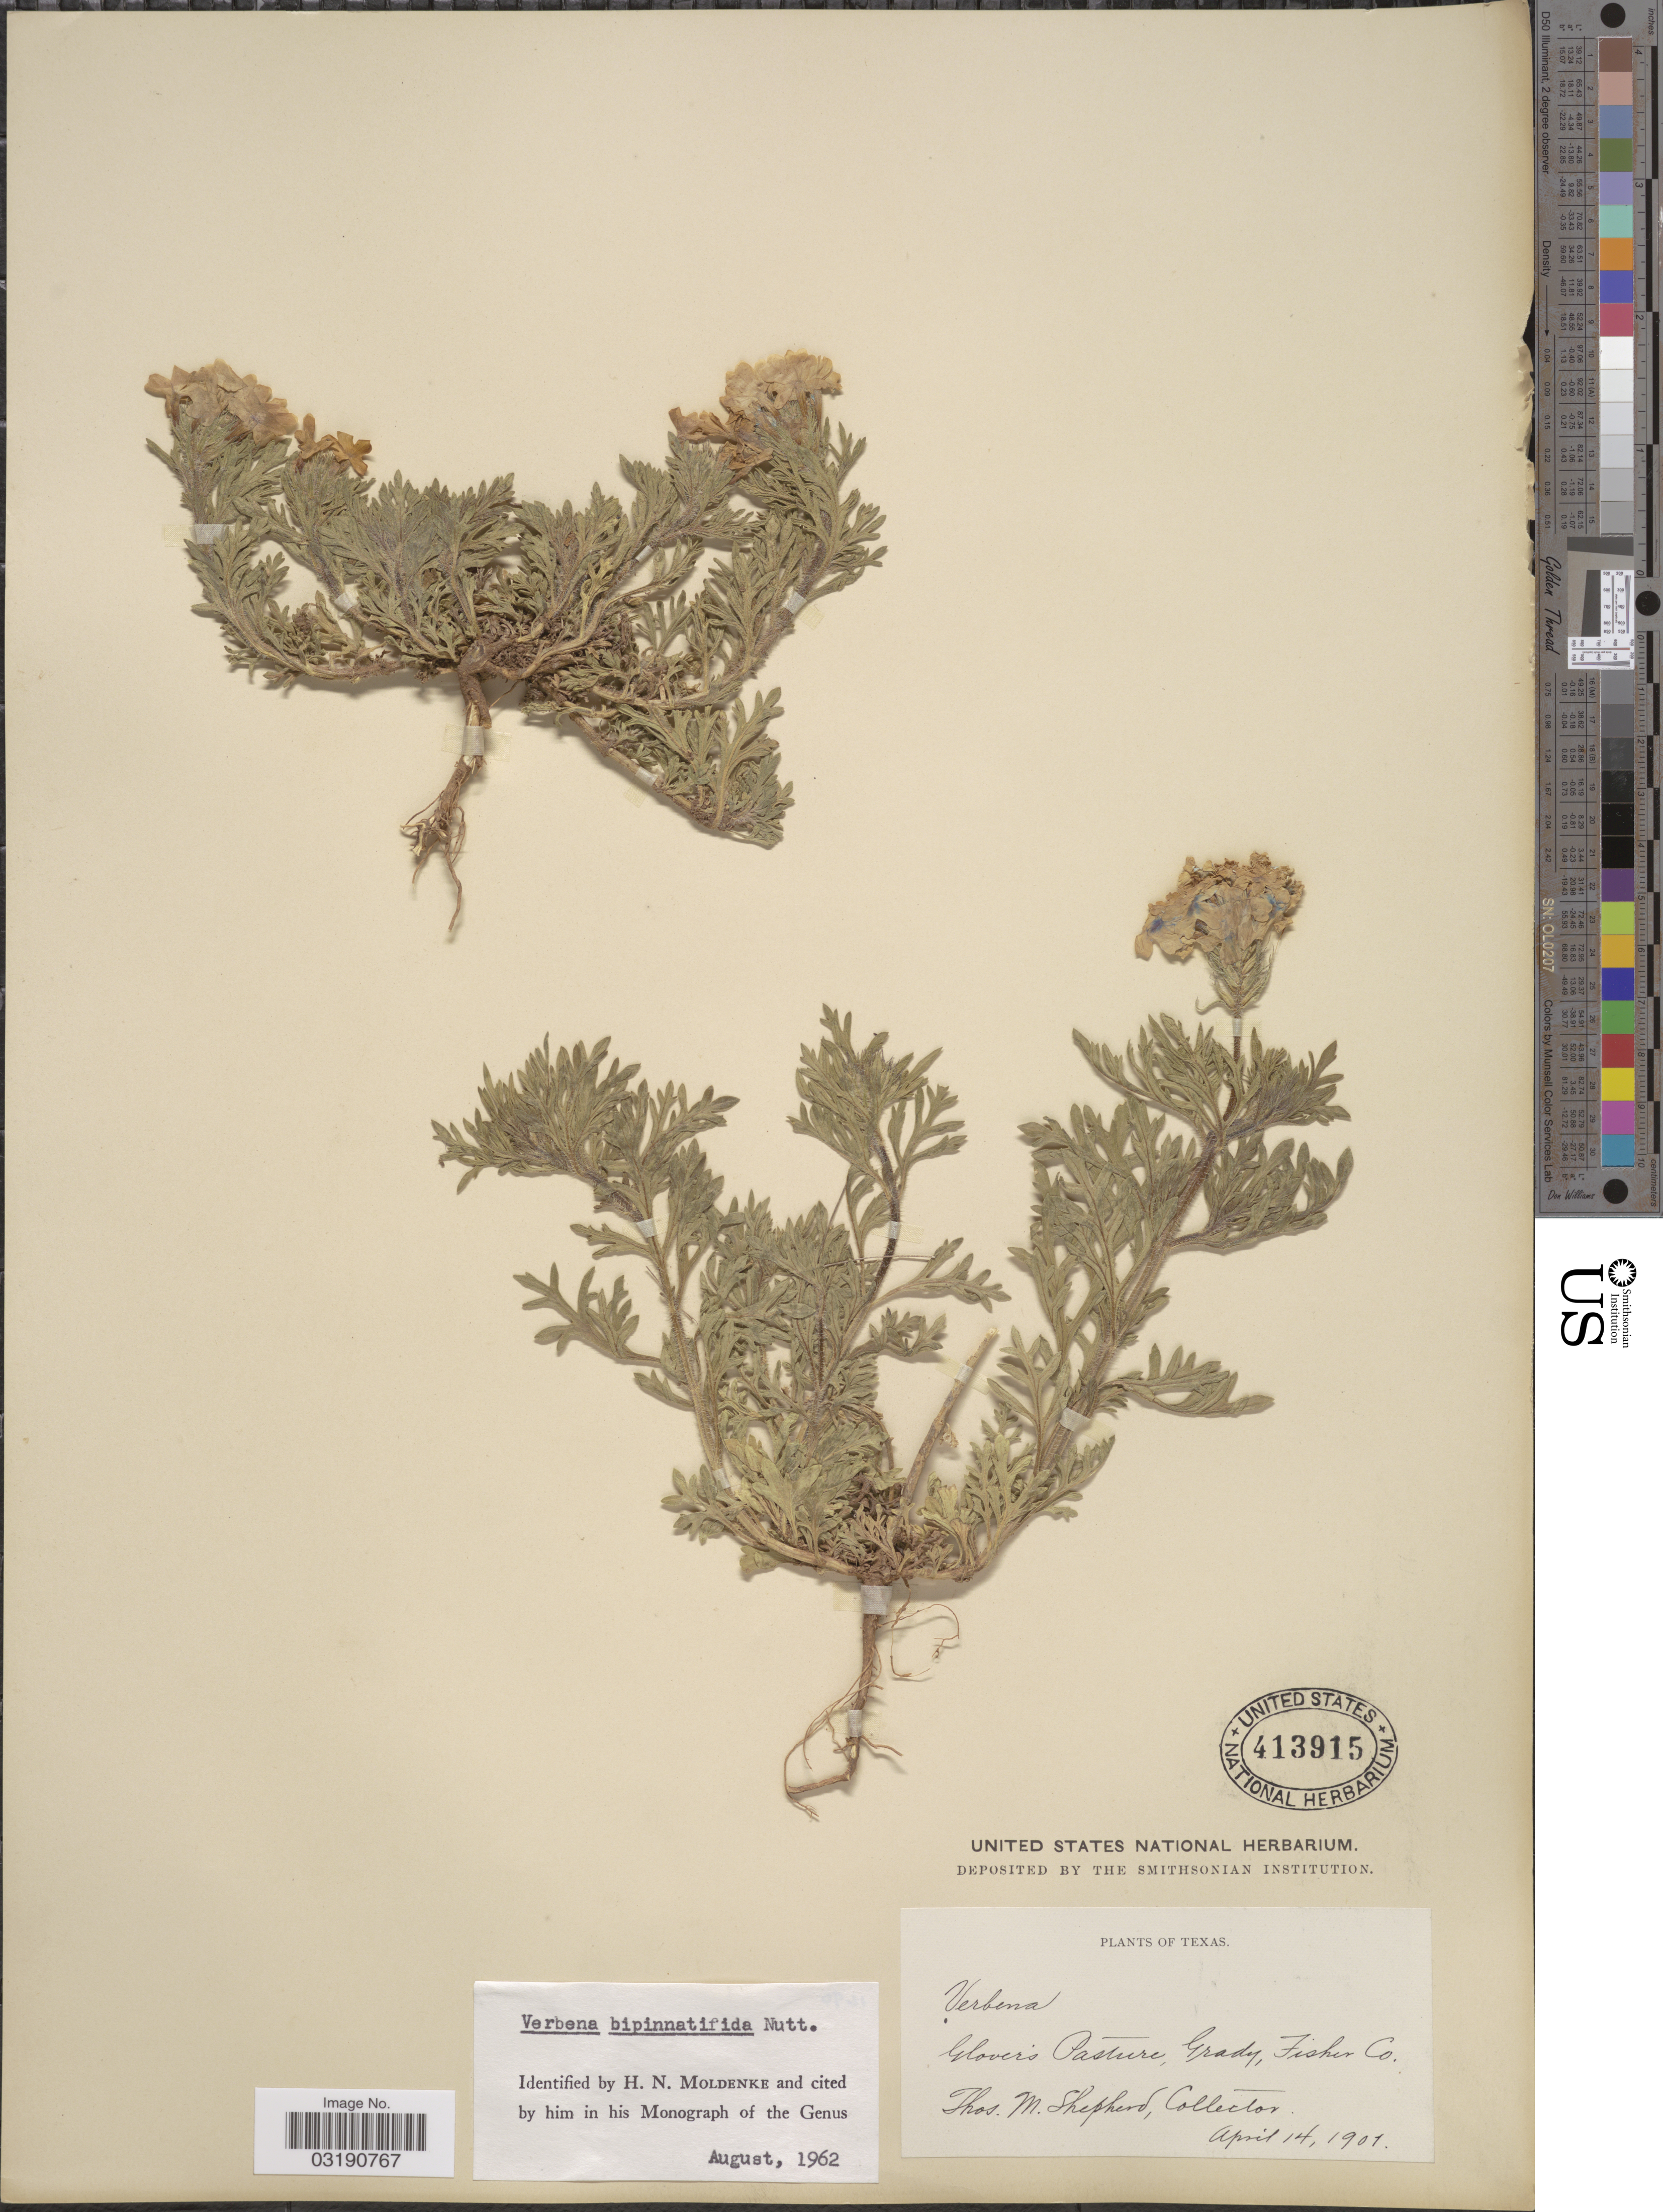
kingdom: Plantae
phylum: Tracheophyta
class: Magnoliopsida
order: Lamiales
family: Verbenaceae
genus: Verbena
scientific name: Verbena bipinnatifida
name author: (Schauer) Nutt.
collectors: T. Shepherd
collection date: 1901-04-14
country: United States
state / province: Texas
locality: Gover's Pasture, Grady, Fisher Co.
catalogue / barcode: US 413915